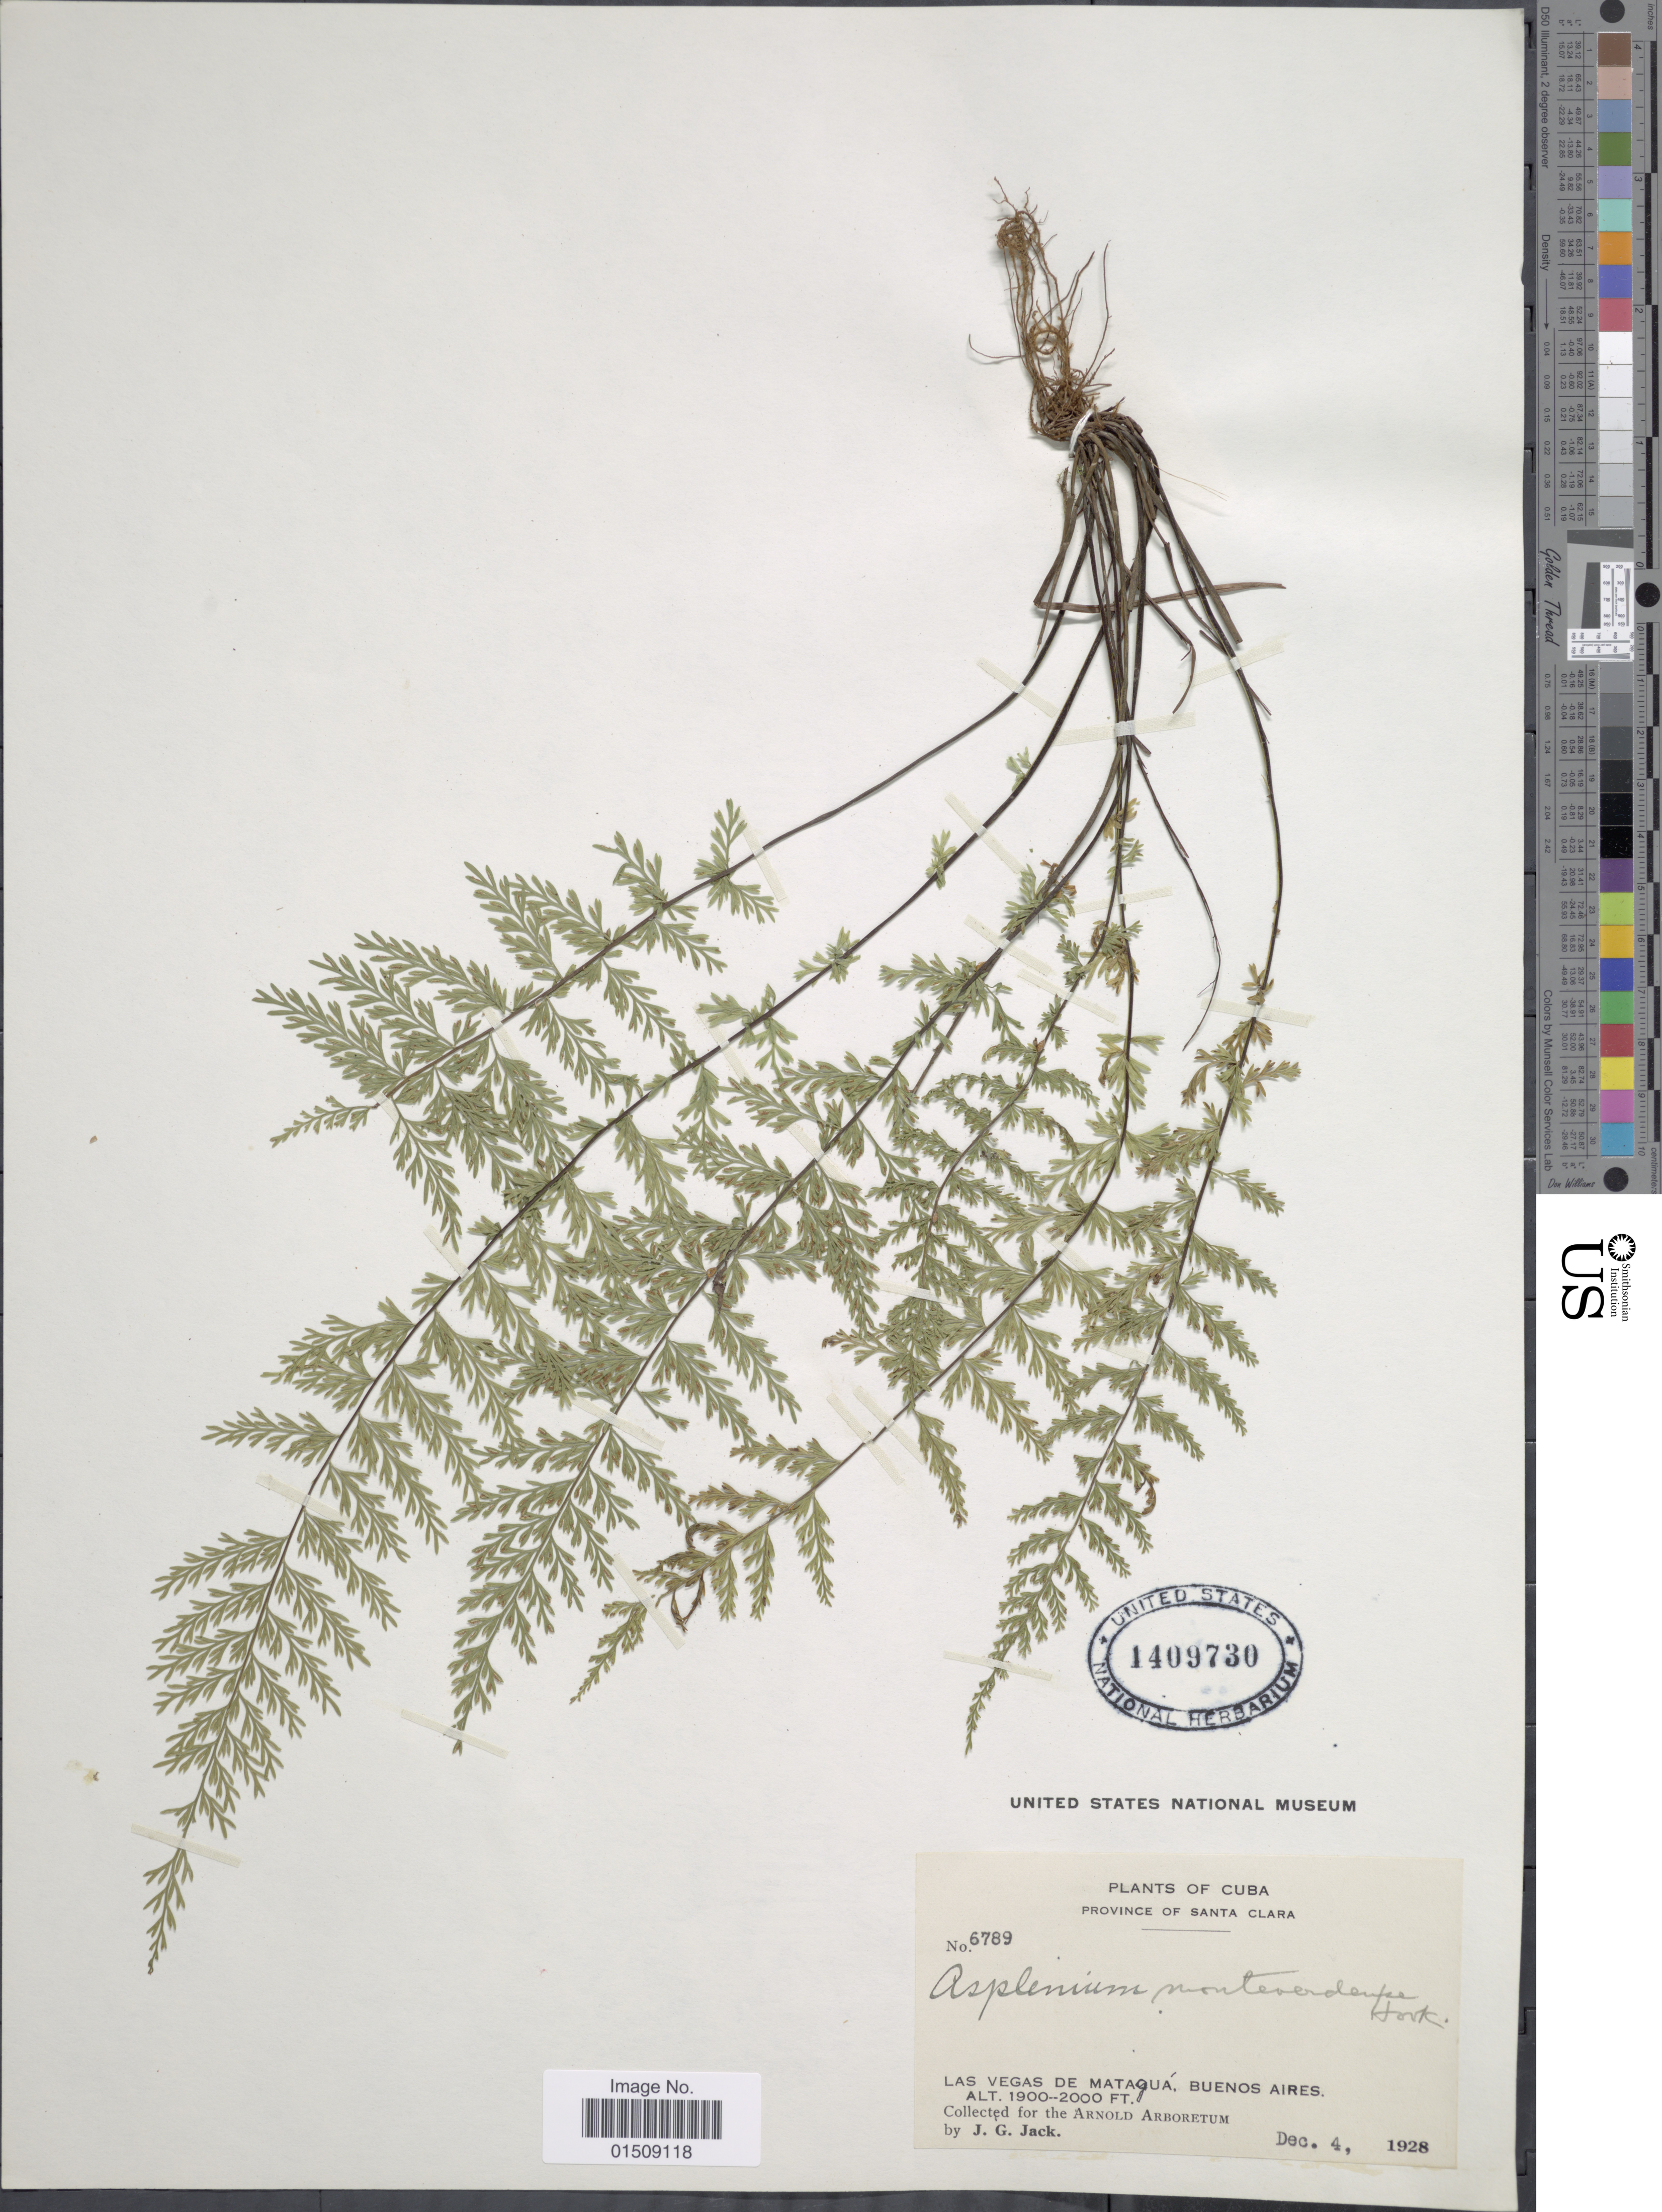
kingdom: Plantae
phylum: Tracheophyta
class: Polypodiopsida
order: Polypodiales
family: Aspleniaceae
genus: Asplenium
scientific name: Asplenium myriophyllum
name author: (Sw.) C. Presl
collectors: J. G. Jack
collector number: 6789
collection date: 1928-12-04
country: Cuba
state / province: Las Villas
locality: Province of Santa Clara, Las Vegas de Mataquá, Buenos Aires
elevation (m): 579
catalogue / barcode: US 1409730